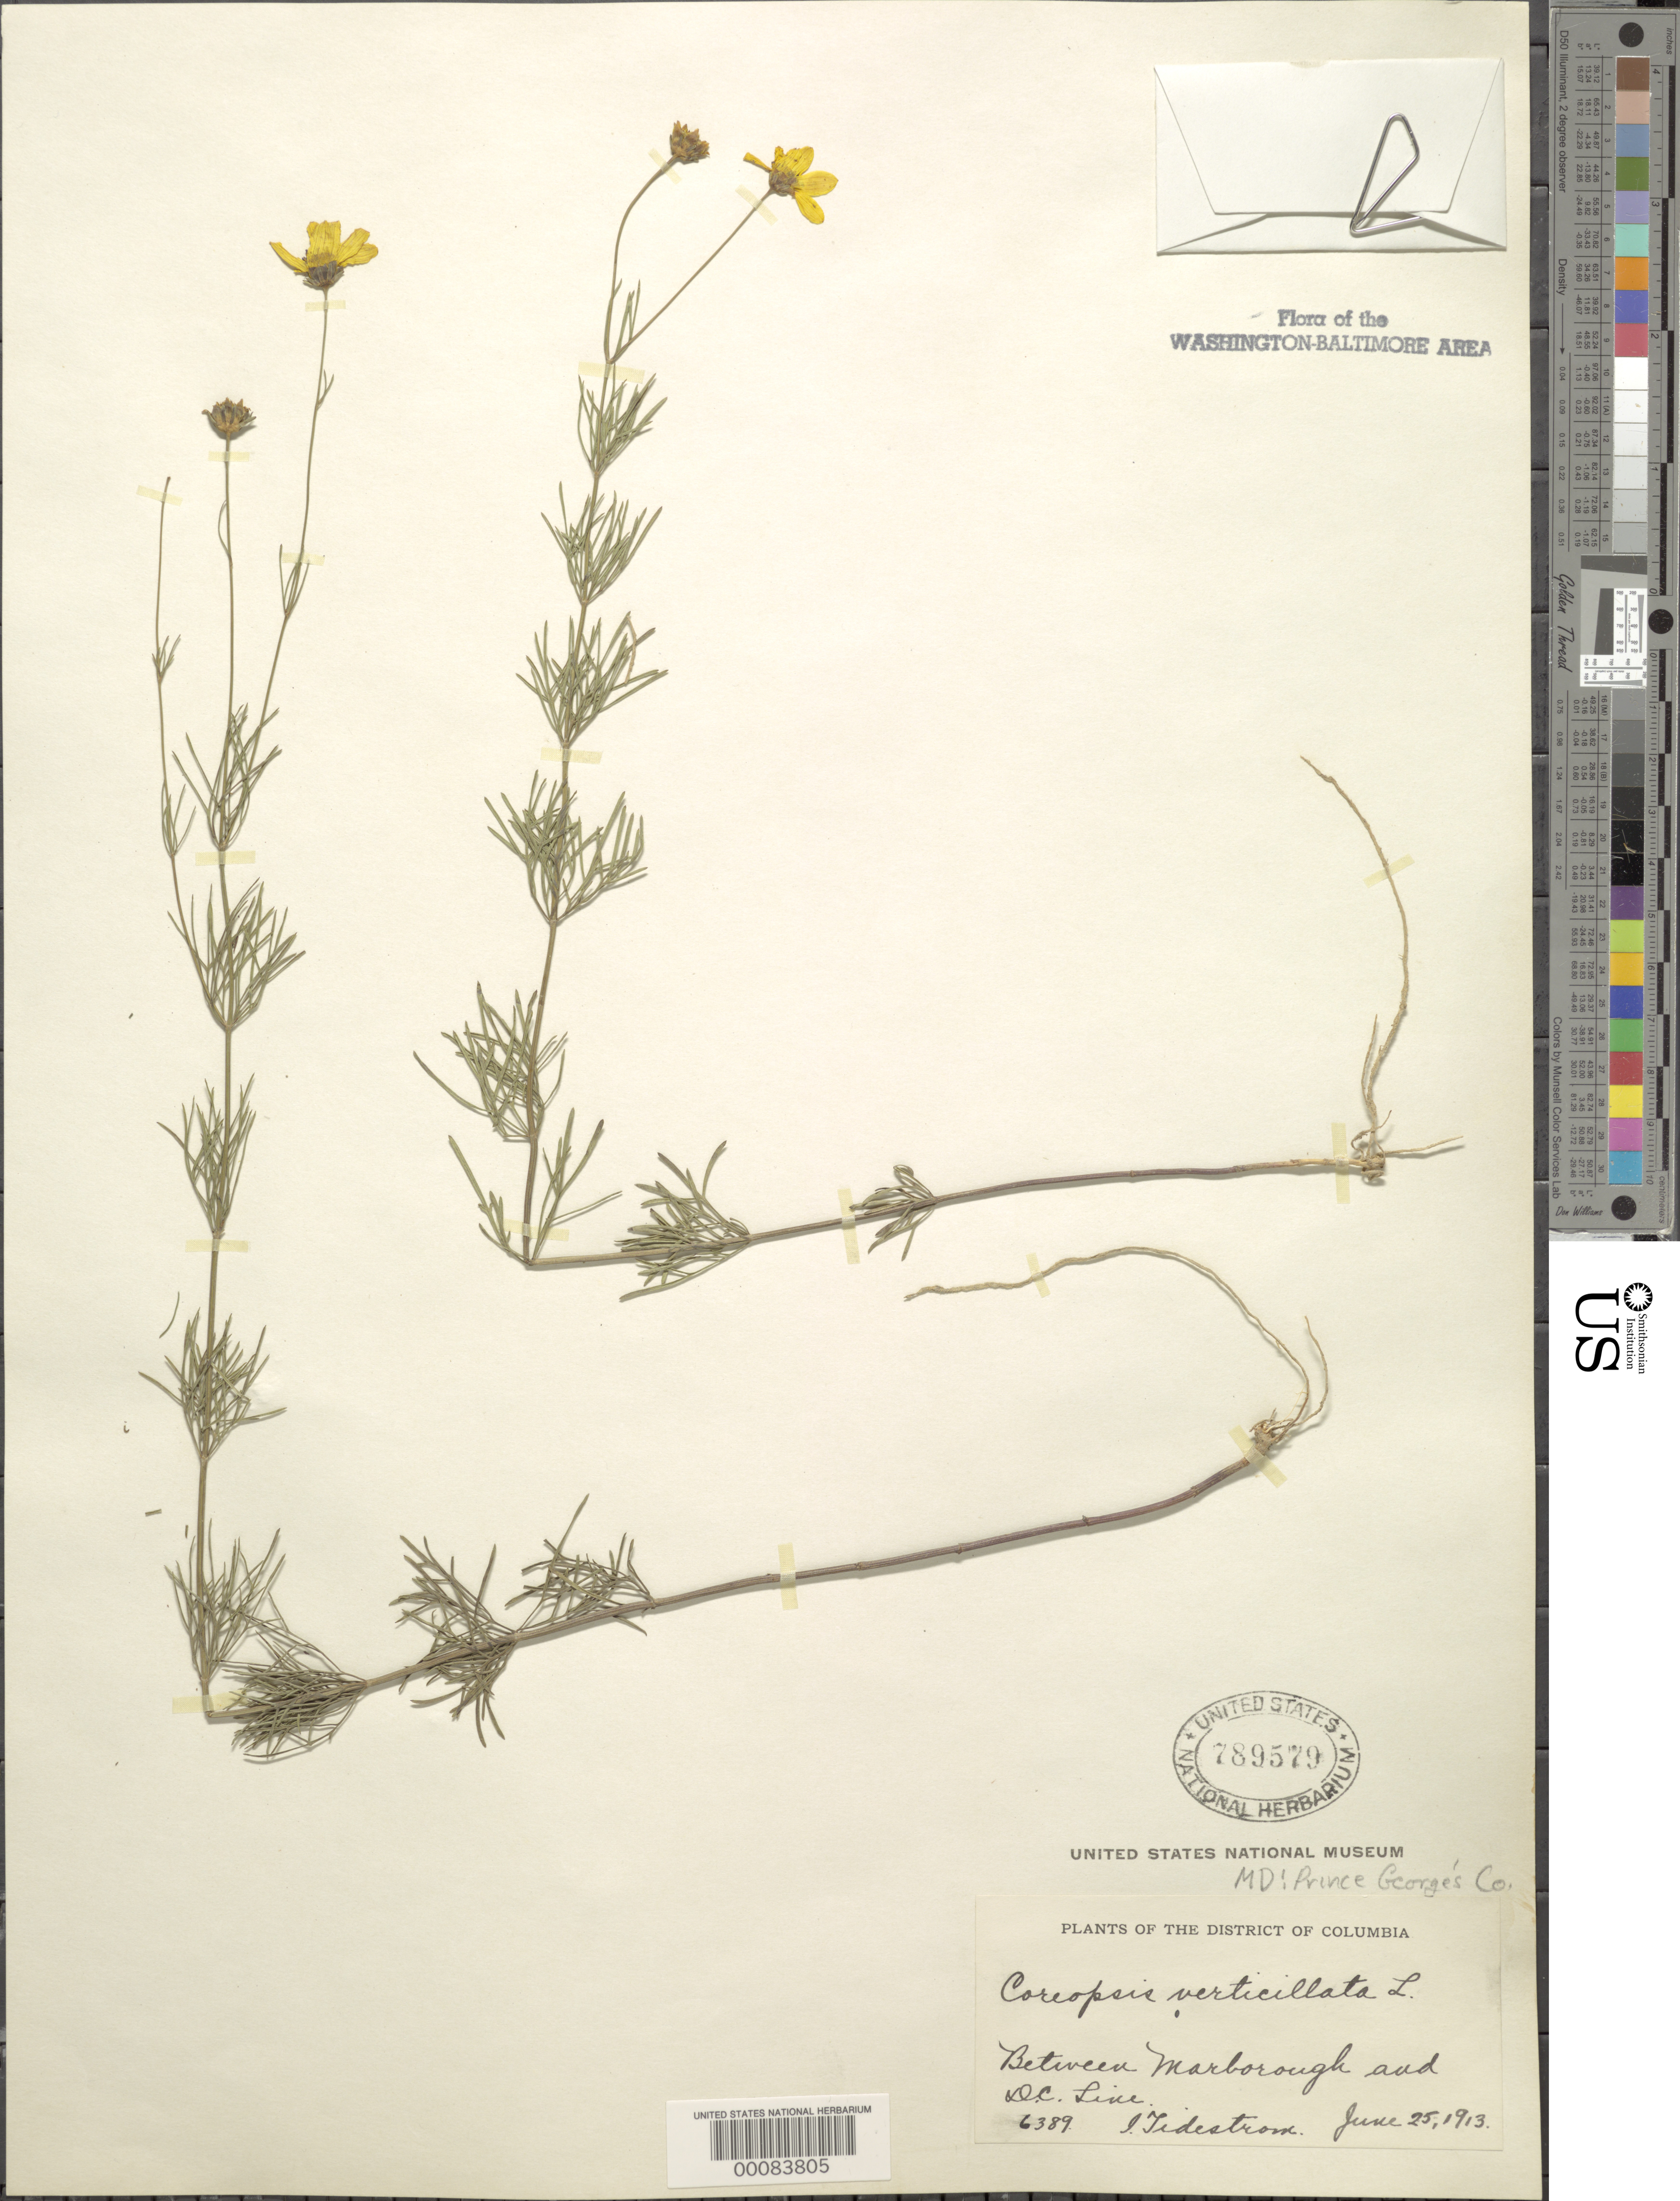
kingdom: Plantae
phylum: Tracheophyta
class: Magnoliopsida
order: Asterales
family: Asteraceae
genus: Coreopsis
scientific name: Coreopsis verticillata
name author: L.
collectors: I. F. Tidestrom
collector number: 6389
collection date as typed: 25 Jun 1913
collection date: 1913-06-25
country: United States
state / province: Maryland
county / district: Prince George's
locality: between Marlboro and DC Line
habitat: Woods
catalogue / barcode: US 785579